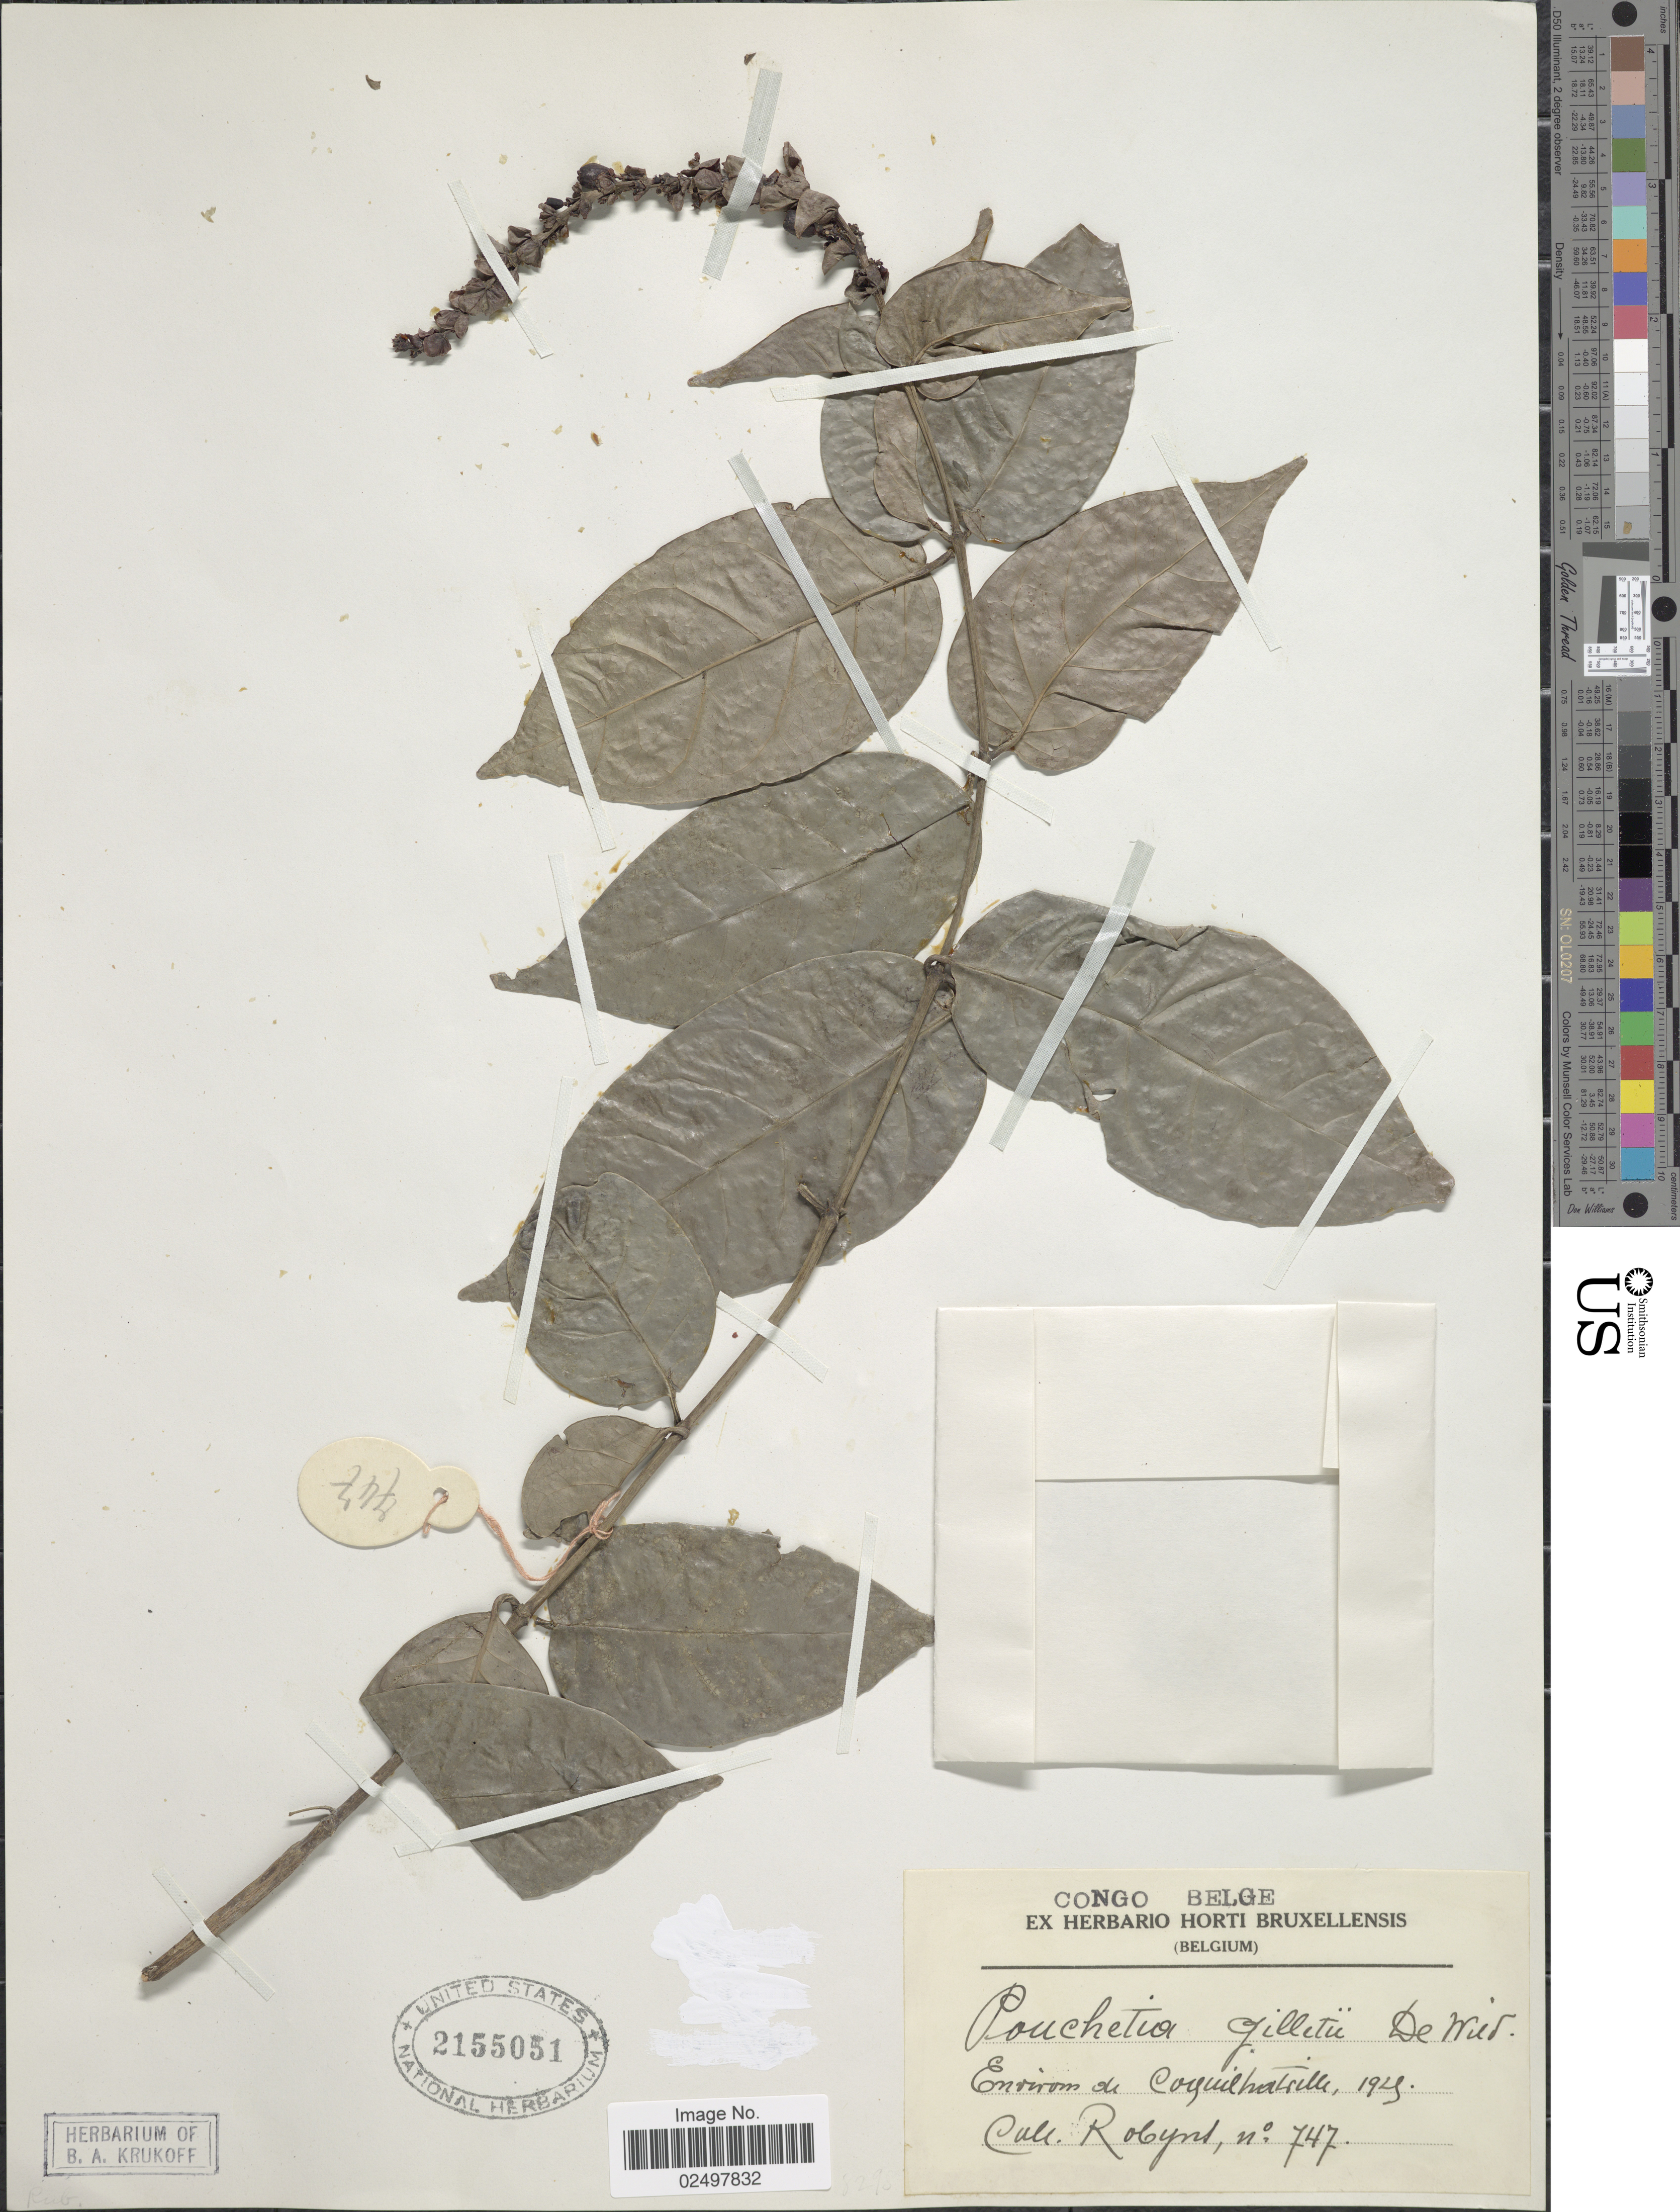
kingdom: Plantae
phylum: Tracheophyta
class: Magnoliopsida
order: Gentianales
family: Rubiaceae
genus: Pouchetia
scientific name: Pouchetia gilletii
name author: De Wild.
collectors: -. Robyns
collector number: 747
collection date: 1929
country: Congo, Democratic Republic of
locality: Congo Belge, Envrions de Coquilhatville.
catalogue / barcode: US 2155051